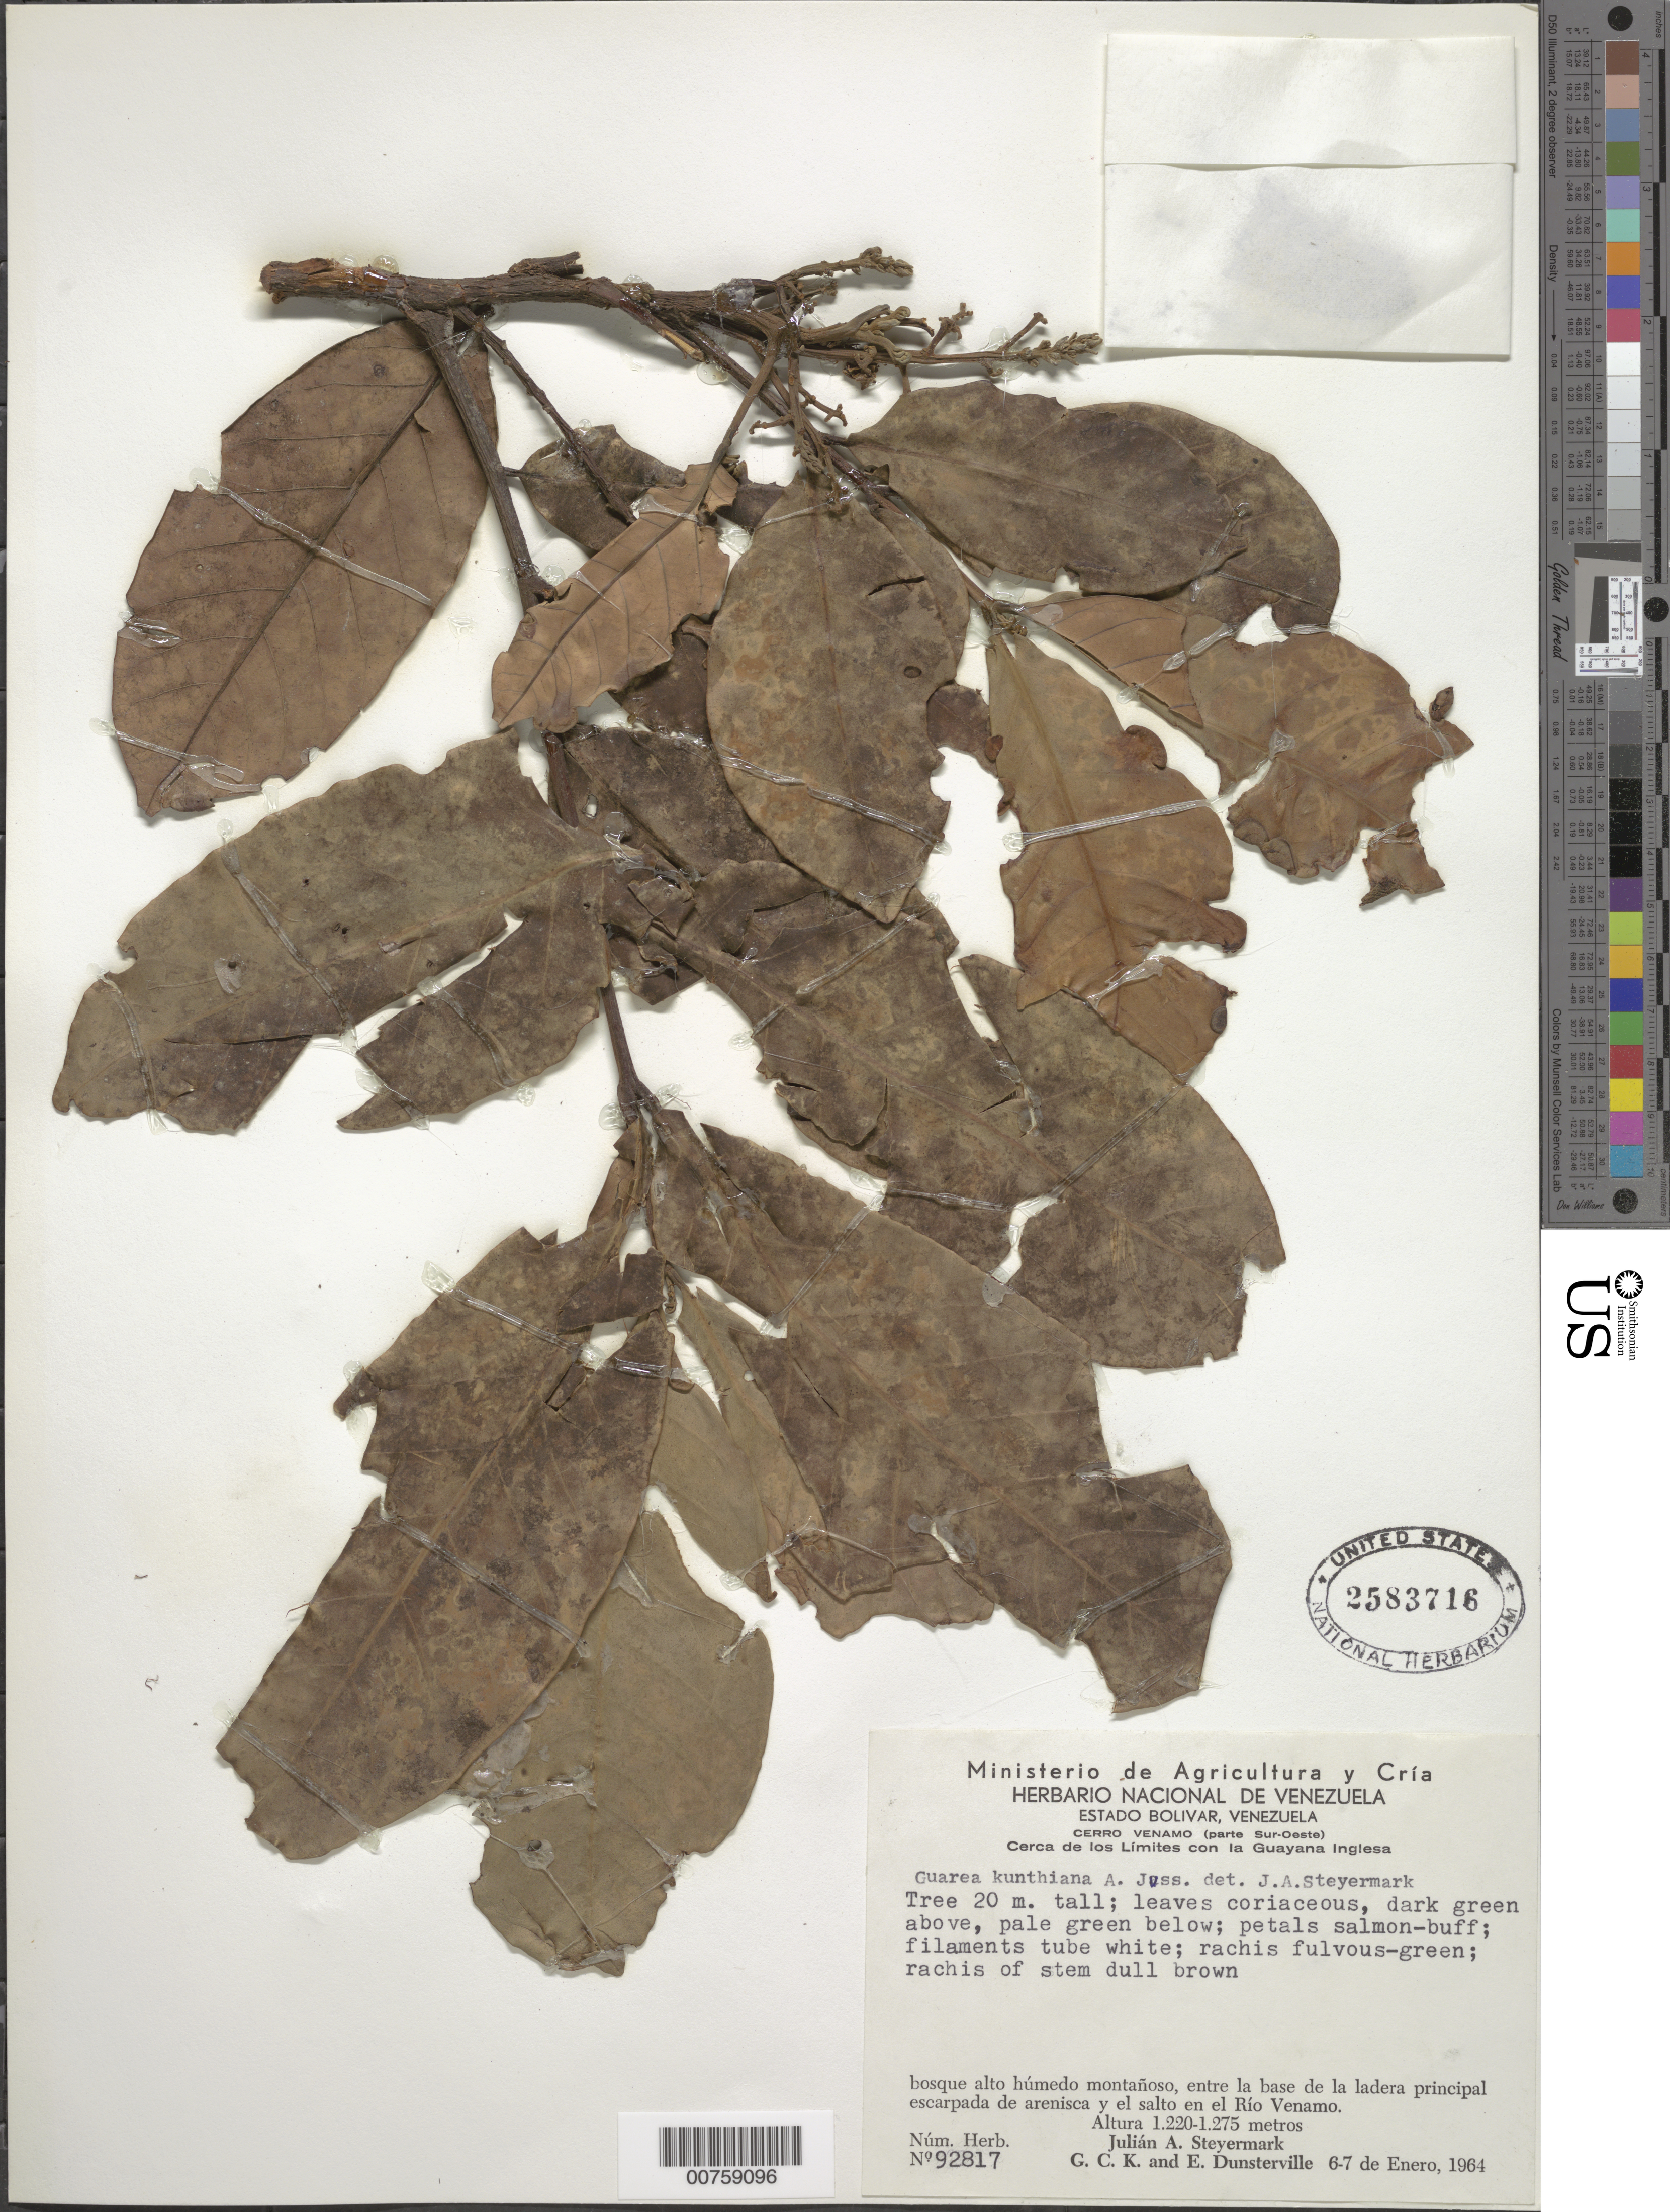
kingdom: Plantae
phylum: Tracheophyta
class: Magnoliopsida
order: Sapindales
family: Meliaceae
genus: Guarea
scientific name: Guarea kunthiana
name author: A. Juss.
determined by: Steyermark, Julian A., (VEN)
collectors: J. Steyermark, G. C. K. Dunsterville & E. Dunsterville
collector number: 92817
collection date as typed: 6-Jan-64 to 7-Jan-64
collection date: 1964-01-06/1964-01-07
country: Venezuela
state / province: Bolívar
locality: Cerro Venamo (parte Sur-Oeste), Río Venamo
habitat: High wet montane forest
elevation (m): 1220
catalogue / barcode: US 2583716